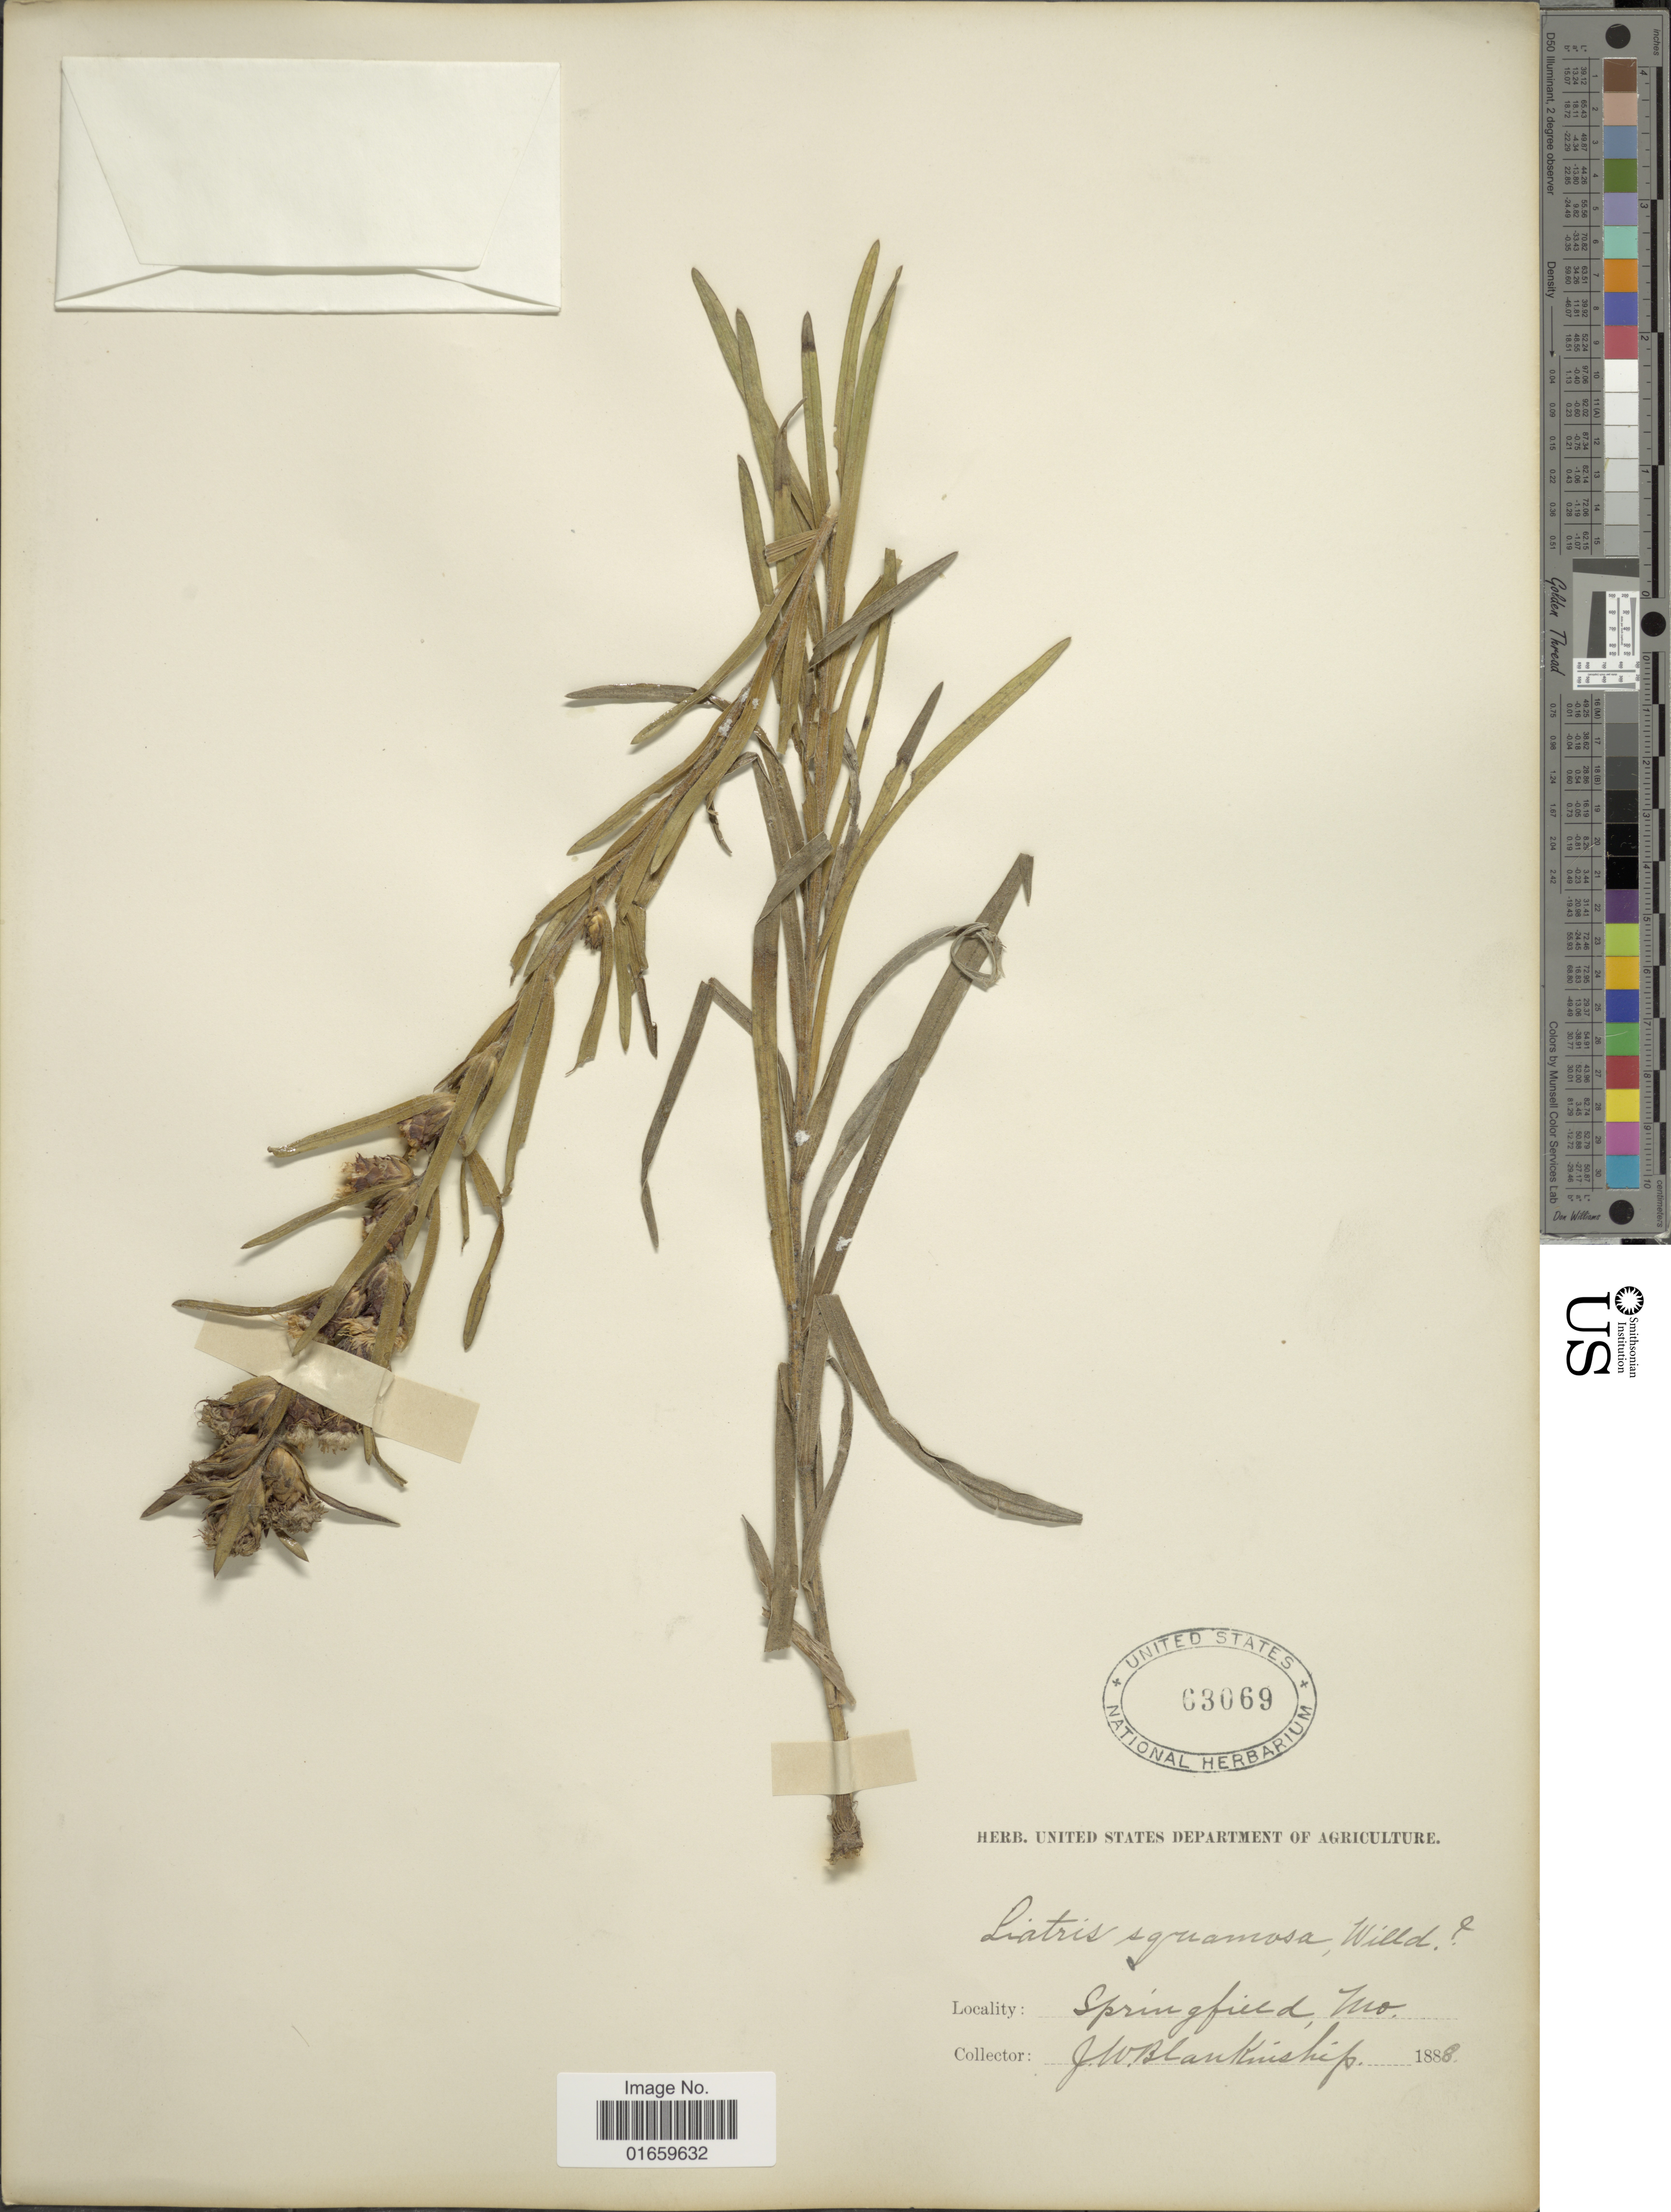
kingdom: Plantae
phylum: Tracheophyta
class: Magnoliopsida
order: Asterales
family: Asteraceae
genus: Liatris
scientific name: Liatris squarrosa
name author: (L.) Michx.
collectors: J. W. Blankinship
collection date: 1888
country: United States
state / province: Missouri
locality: Springfield. Mo.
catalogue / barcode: US 63069